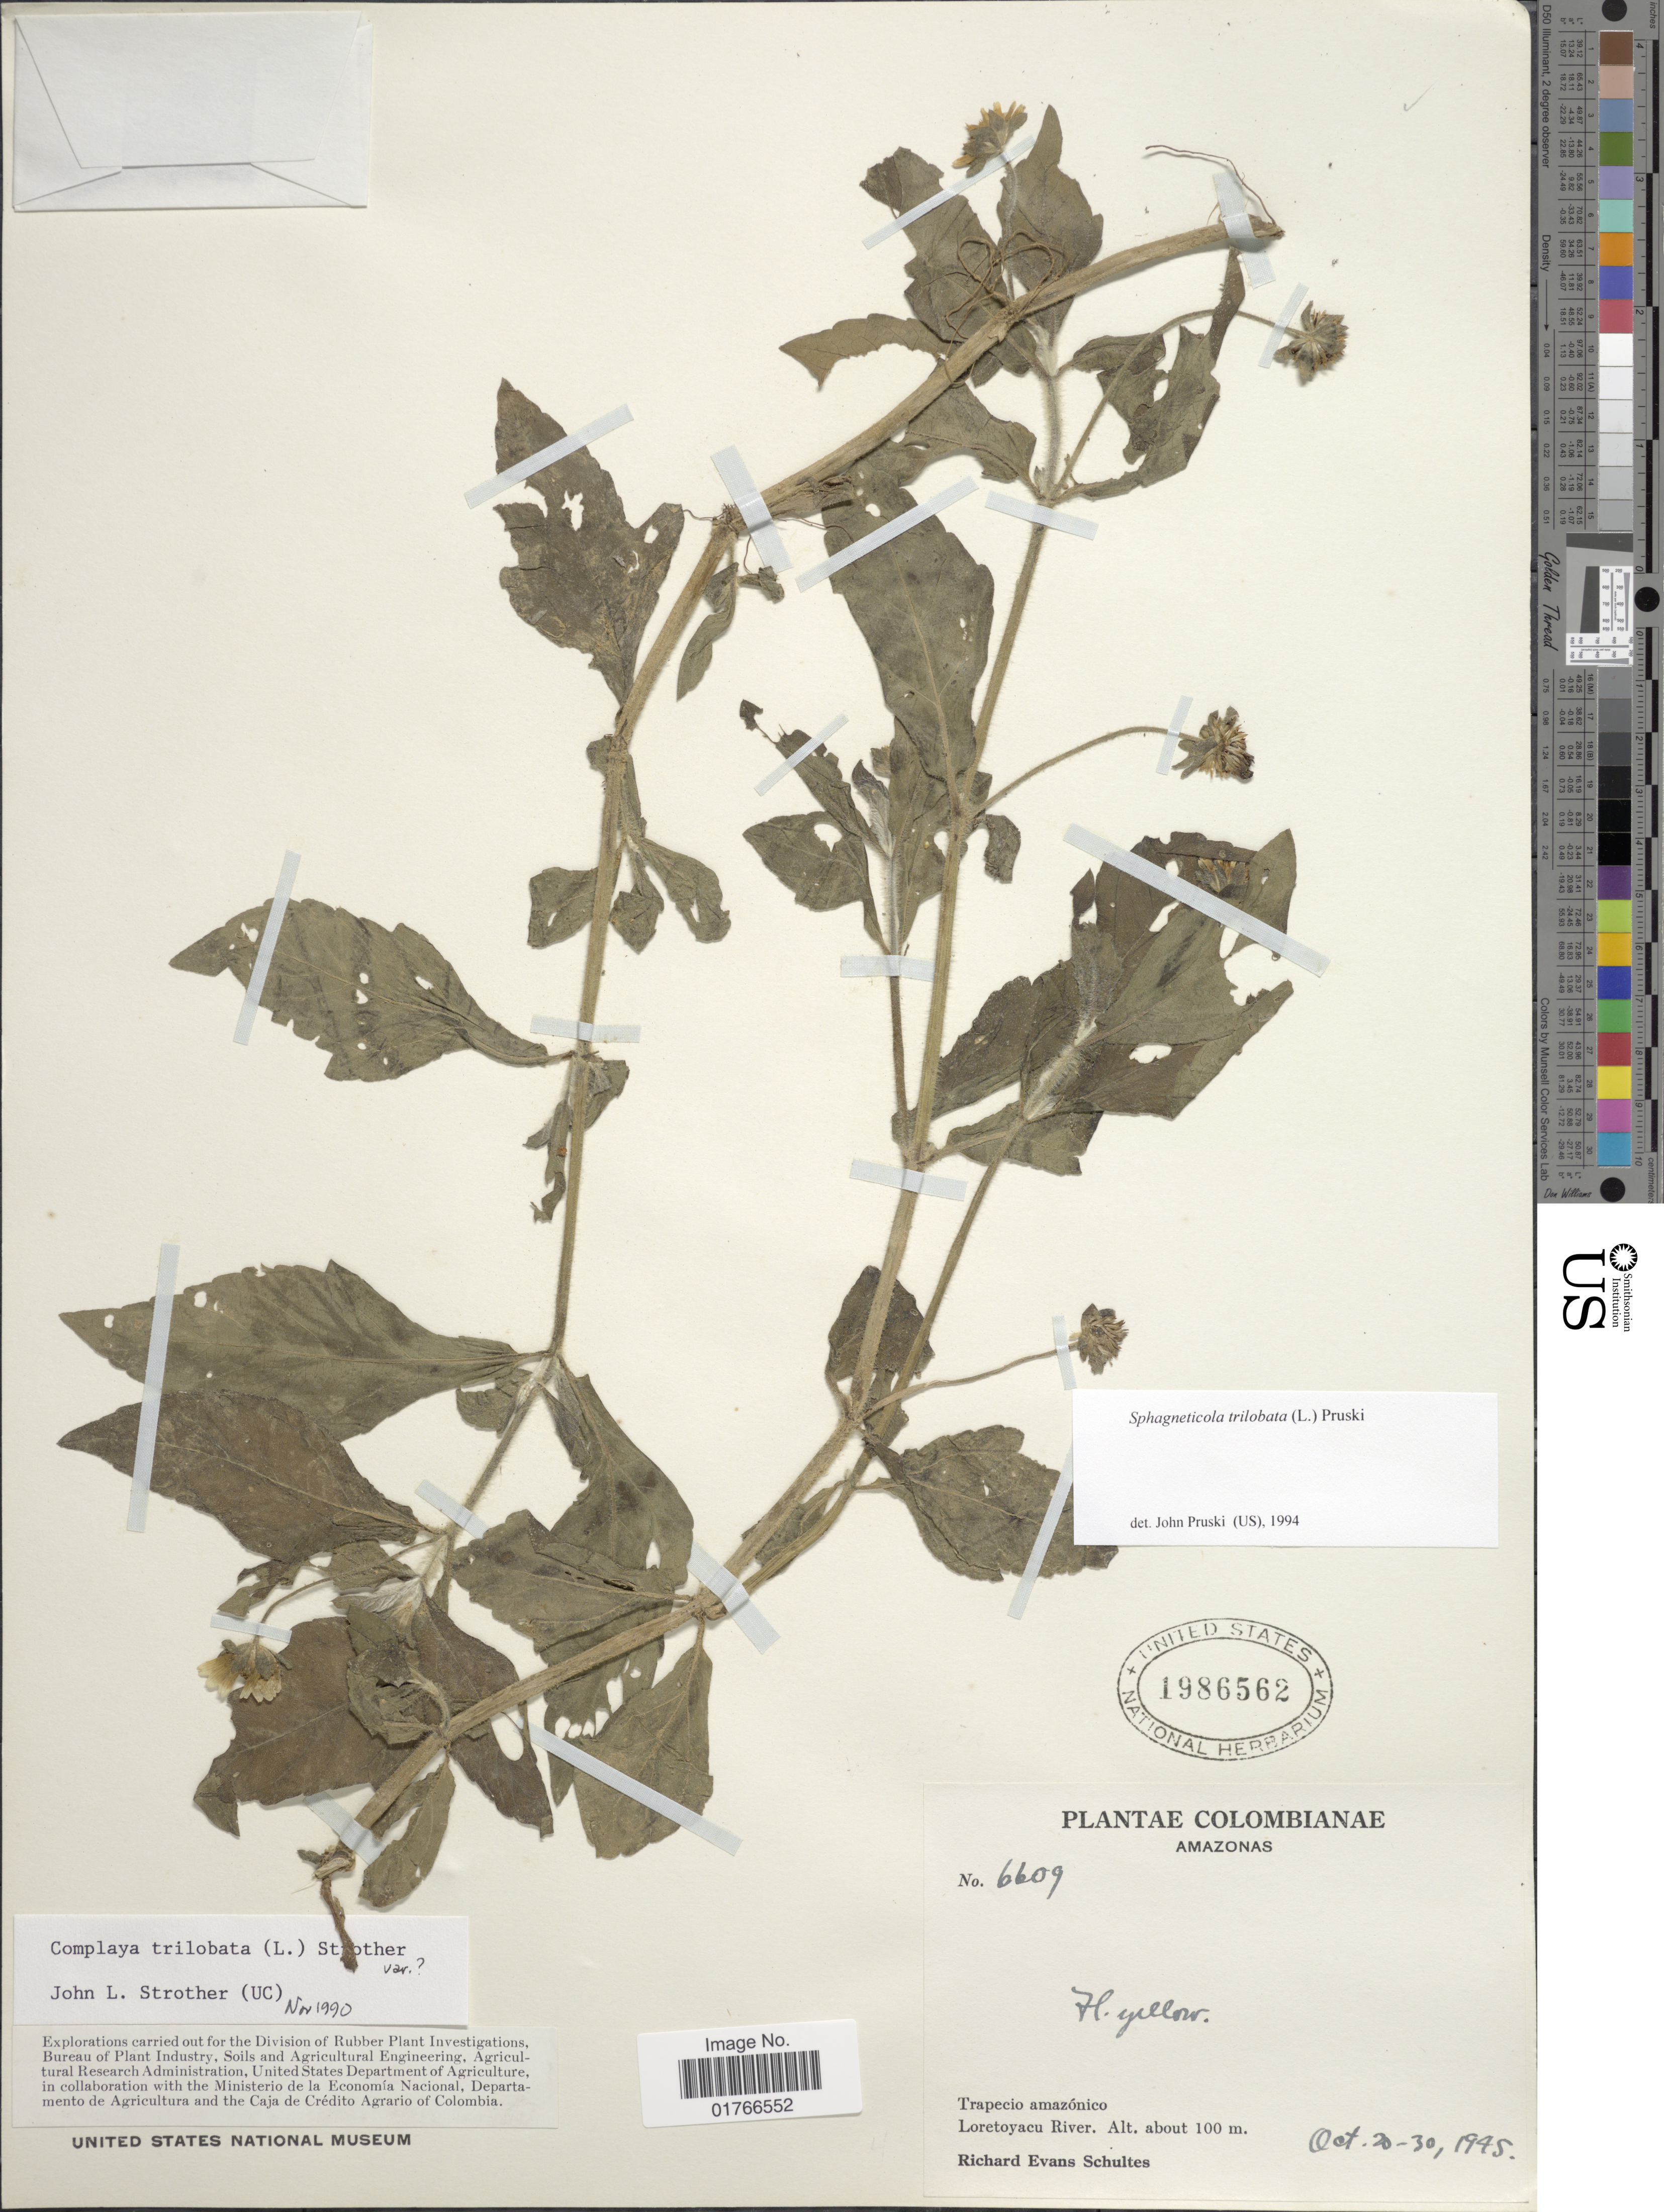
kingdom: Plantae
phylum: Tracheophyta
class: Magnoliopsida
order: Asterales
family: Asteraceae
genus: Sphagneticola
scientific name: Sphagneticola trilobata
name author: (L.) Pruski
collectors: R. E. Schultes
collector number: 6609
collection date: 1945-10-20/1945-10-30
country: Colombia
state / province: Amazônas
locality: Trapecio amazonico, Loretoyacu River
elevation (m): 100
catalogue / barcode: US 1986562